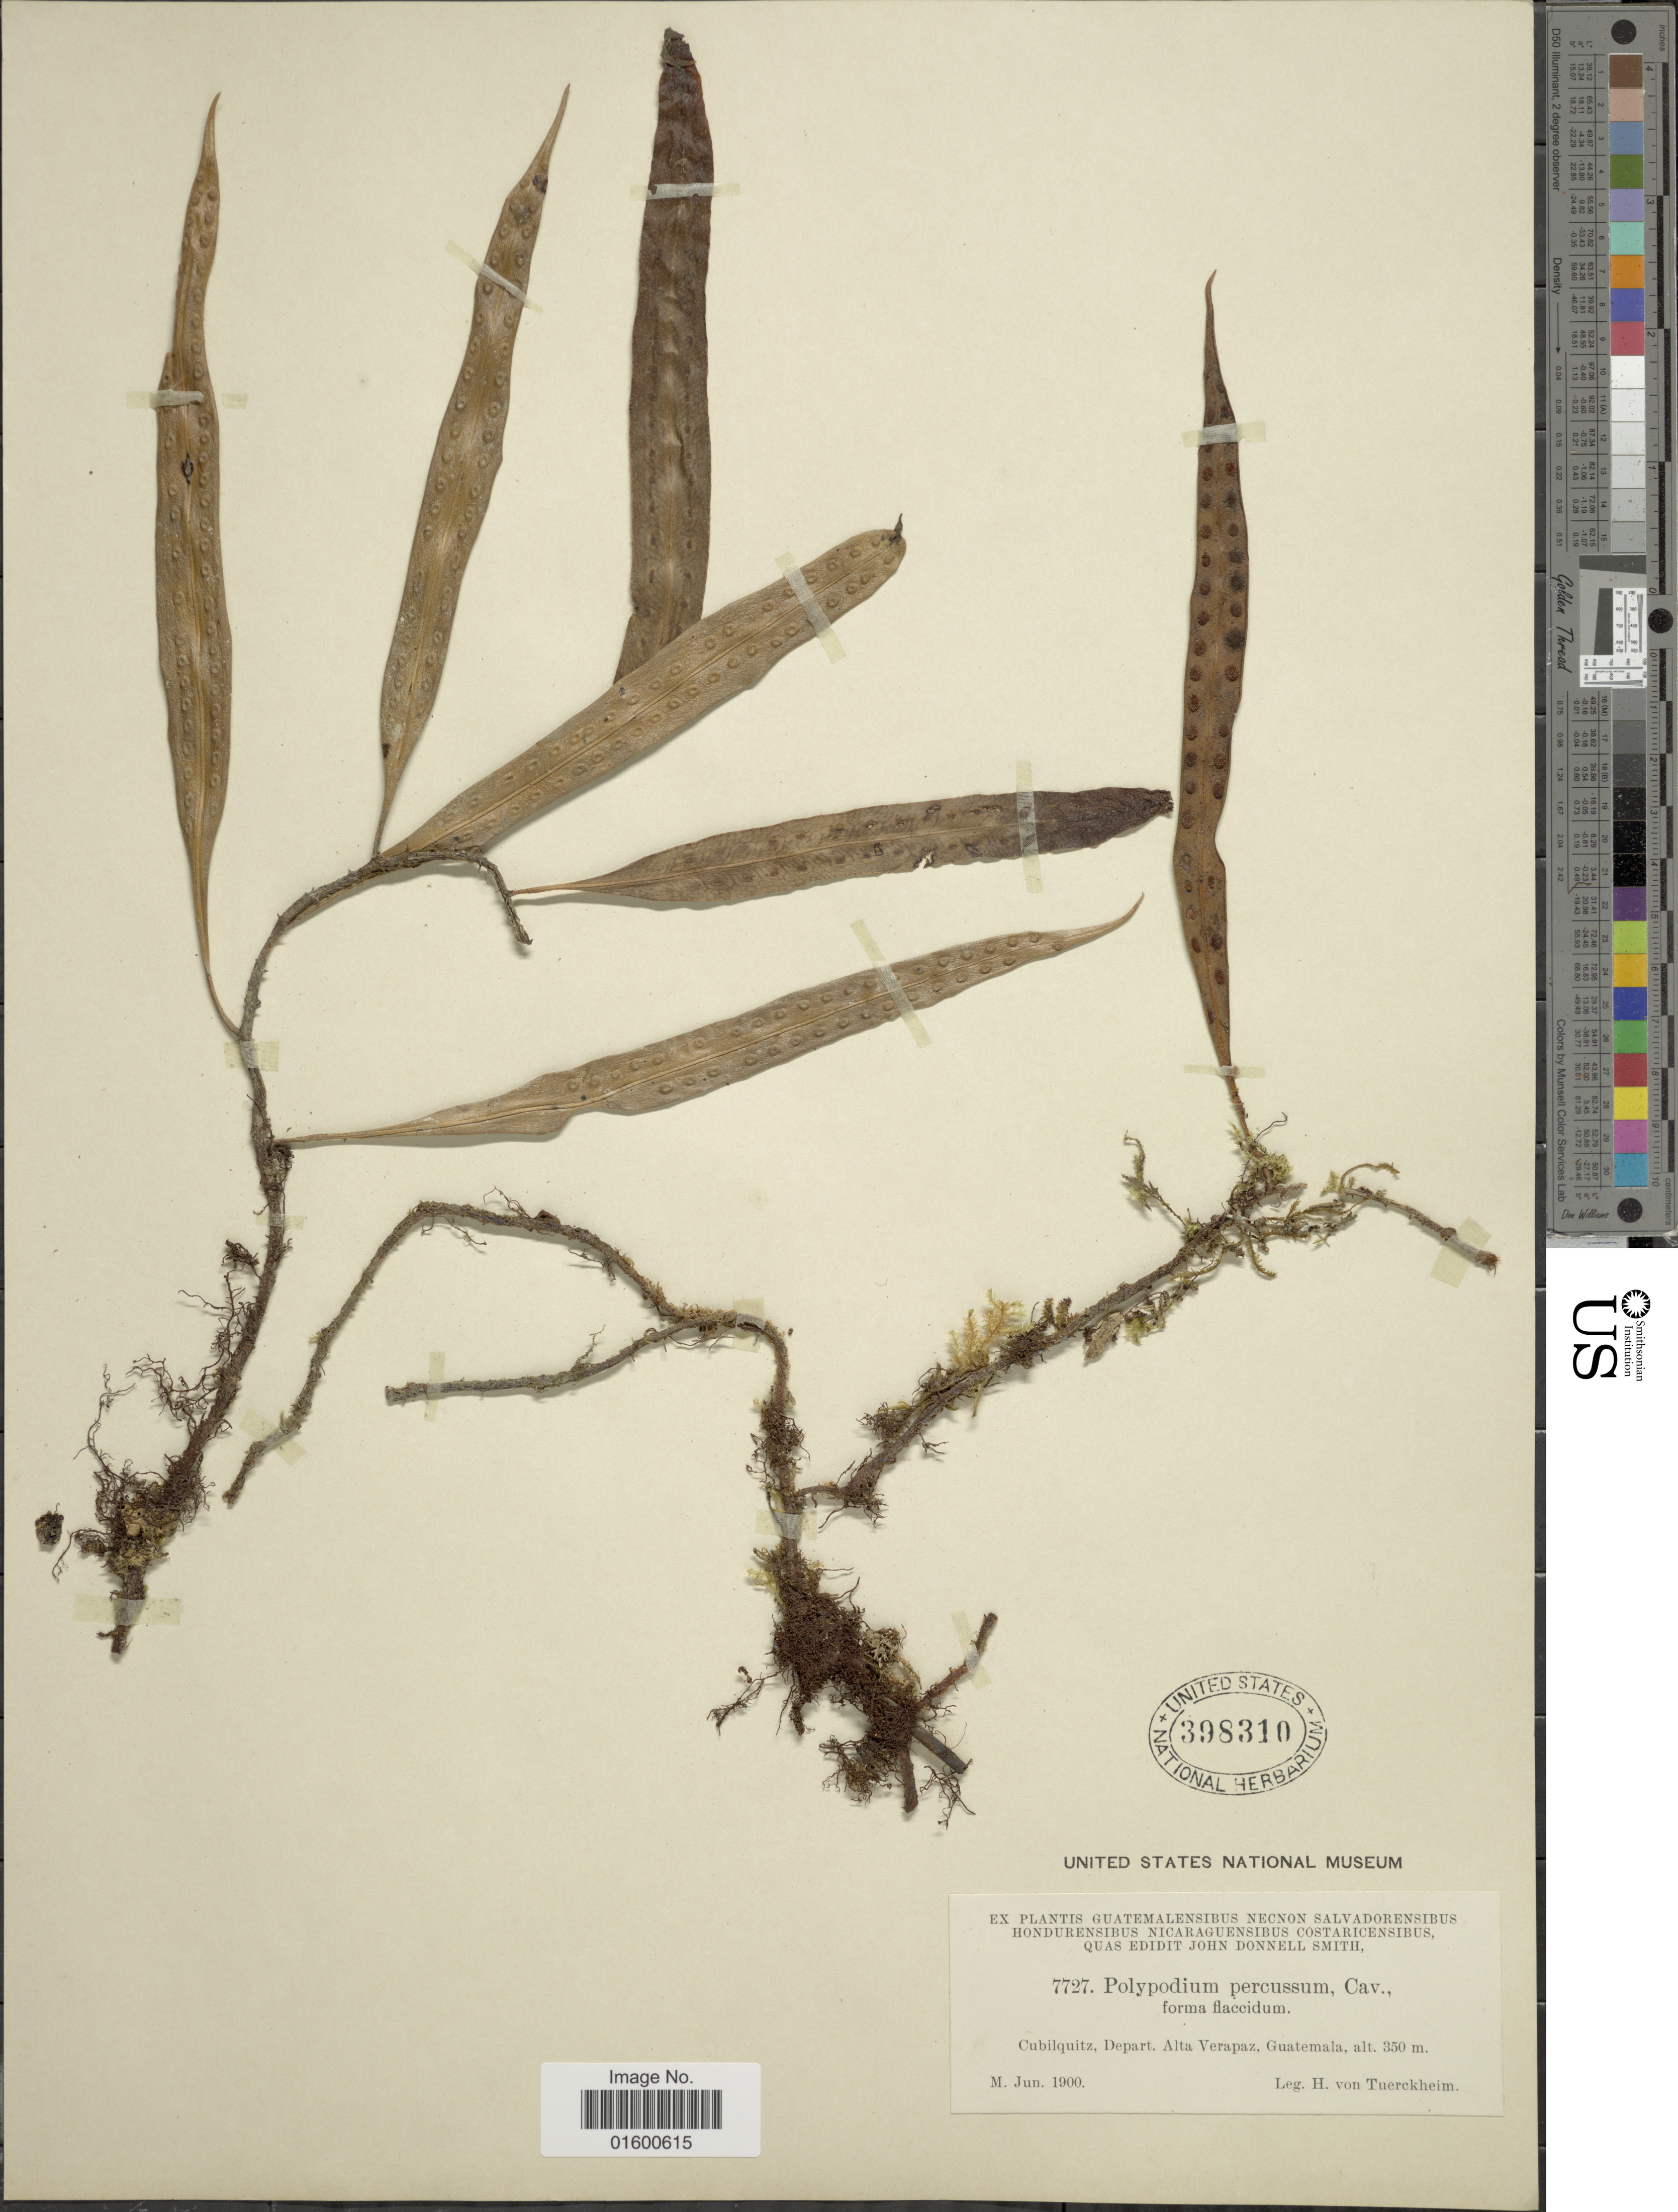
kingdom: Plantae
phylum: Tracheophyta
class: Polypodiopsida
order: Polypodiales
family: Polypodiaceae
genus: Microgramma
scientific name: Microgramma percussa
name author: (Cav.) de la Sota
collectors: H. von Türckheim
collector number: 7727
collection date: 1900-06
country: Guatemala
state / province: Alta Verapaz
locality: Cubilquitz, Depart. Alta Verapaz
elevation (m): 350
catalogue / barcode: US 398310